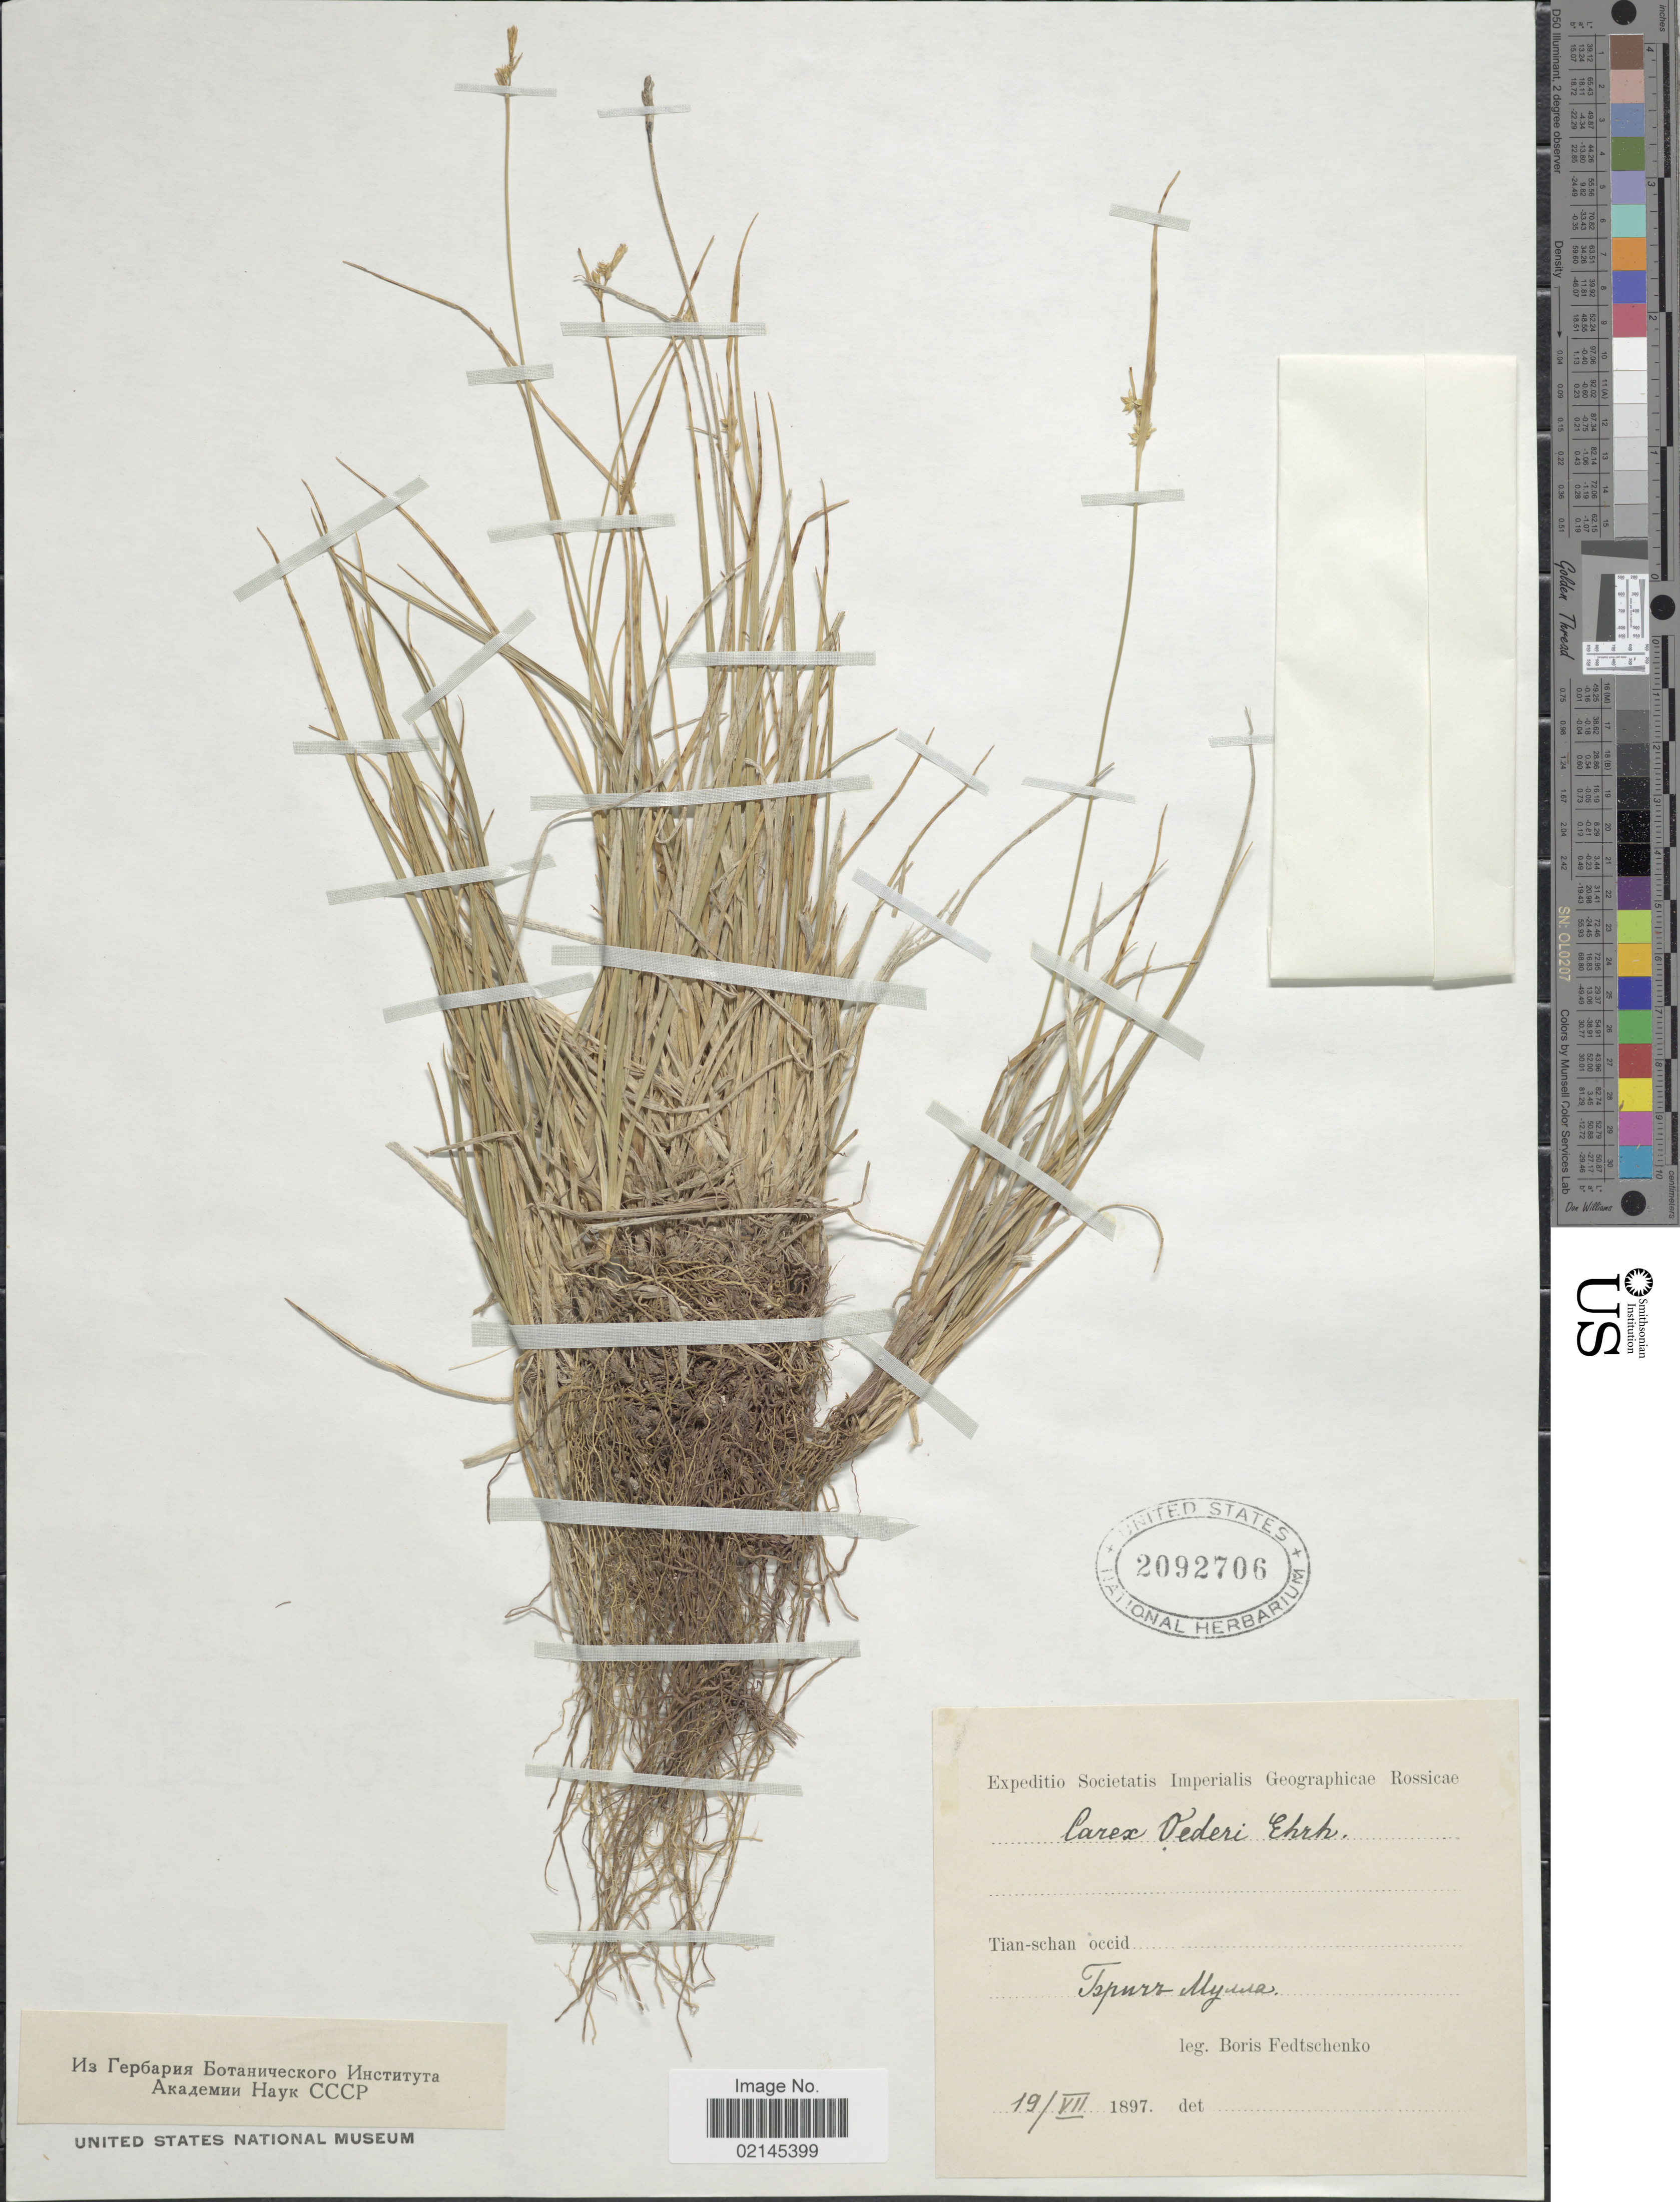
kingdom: Plantae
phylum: Tracheophyta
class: Liliopsida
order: Poales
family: Cyperaceae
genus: Carex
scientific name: Carex oederi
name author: Retz.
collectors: B. A. Fedtschenko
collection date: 1897-07-19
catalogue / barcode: US 2092706